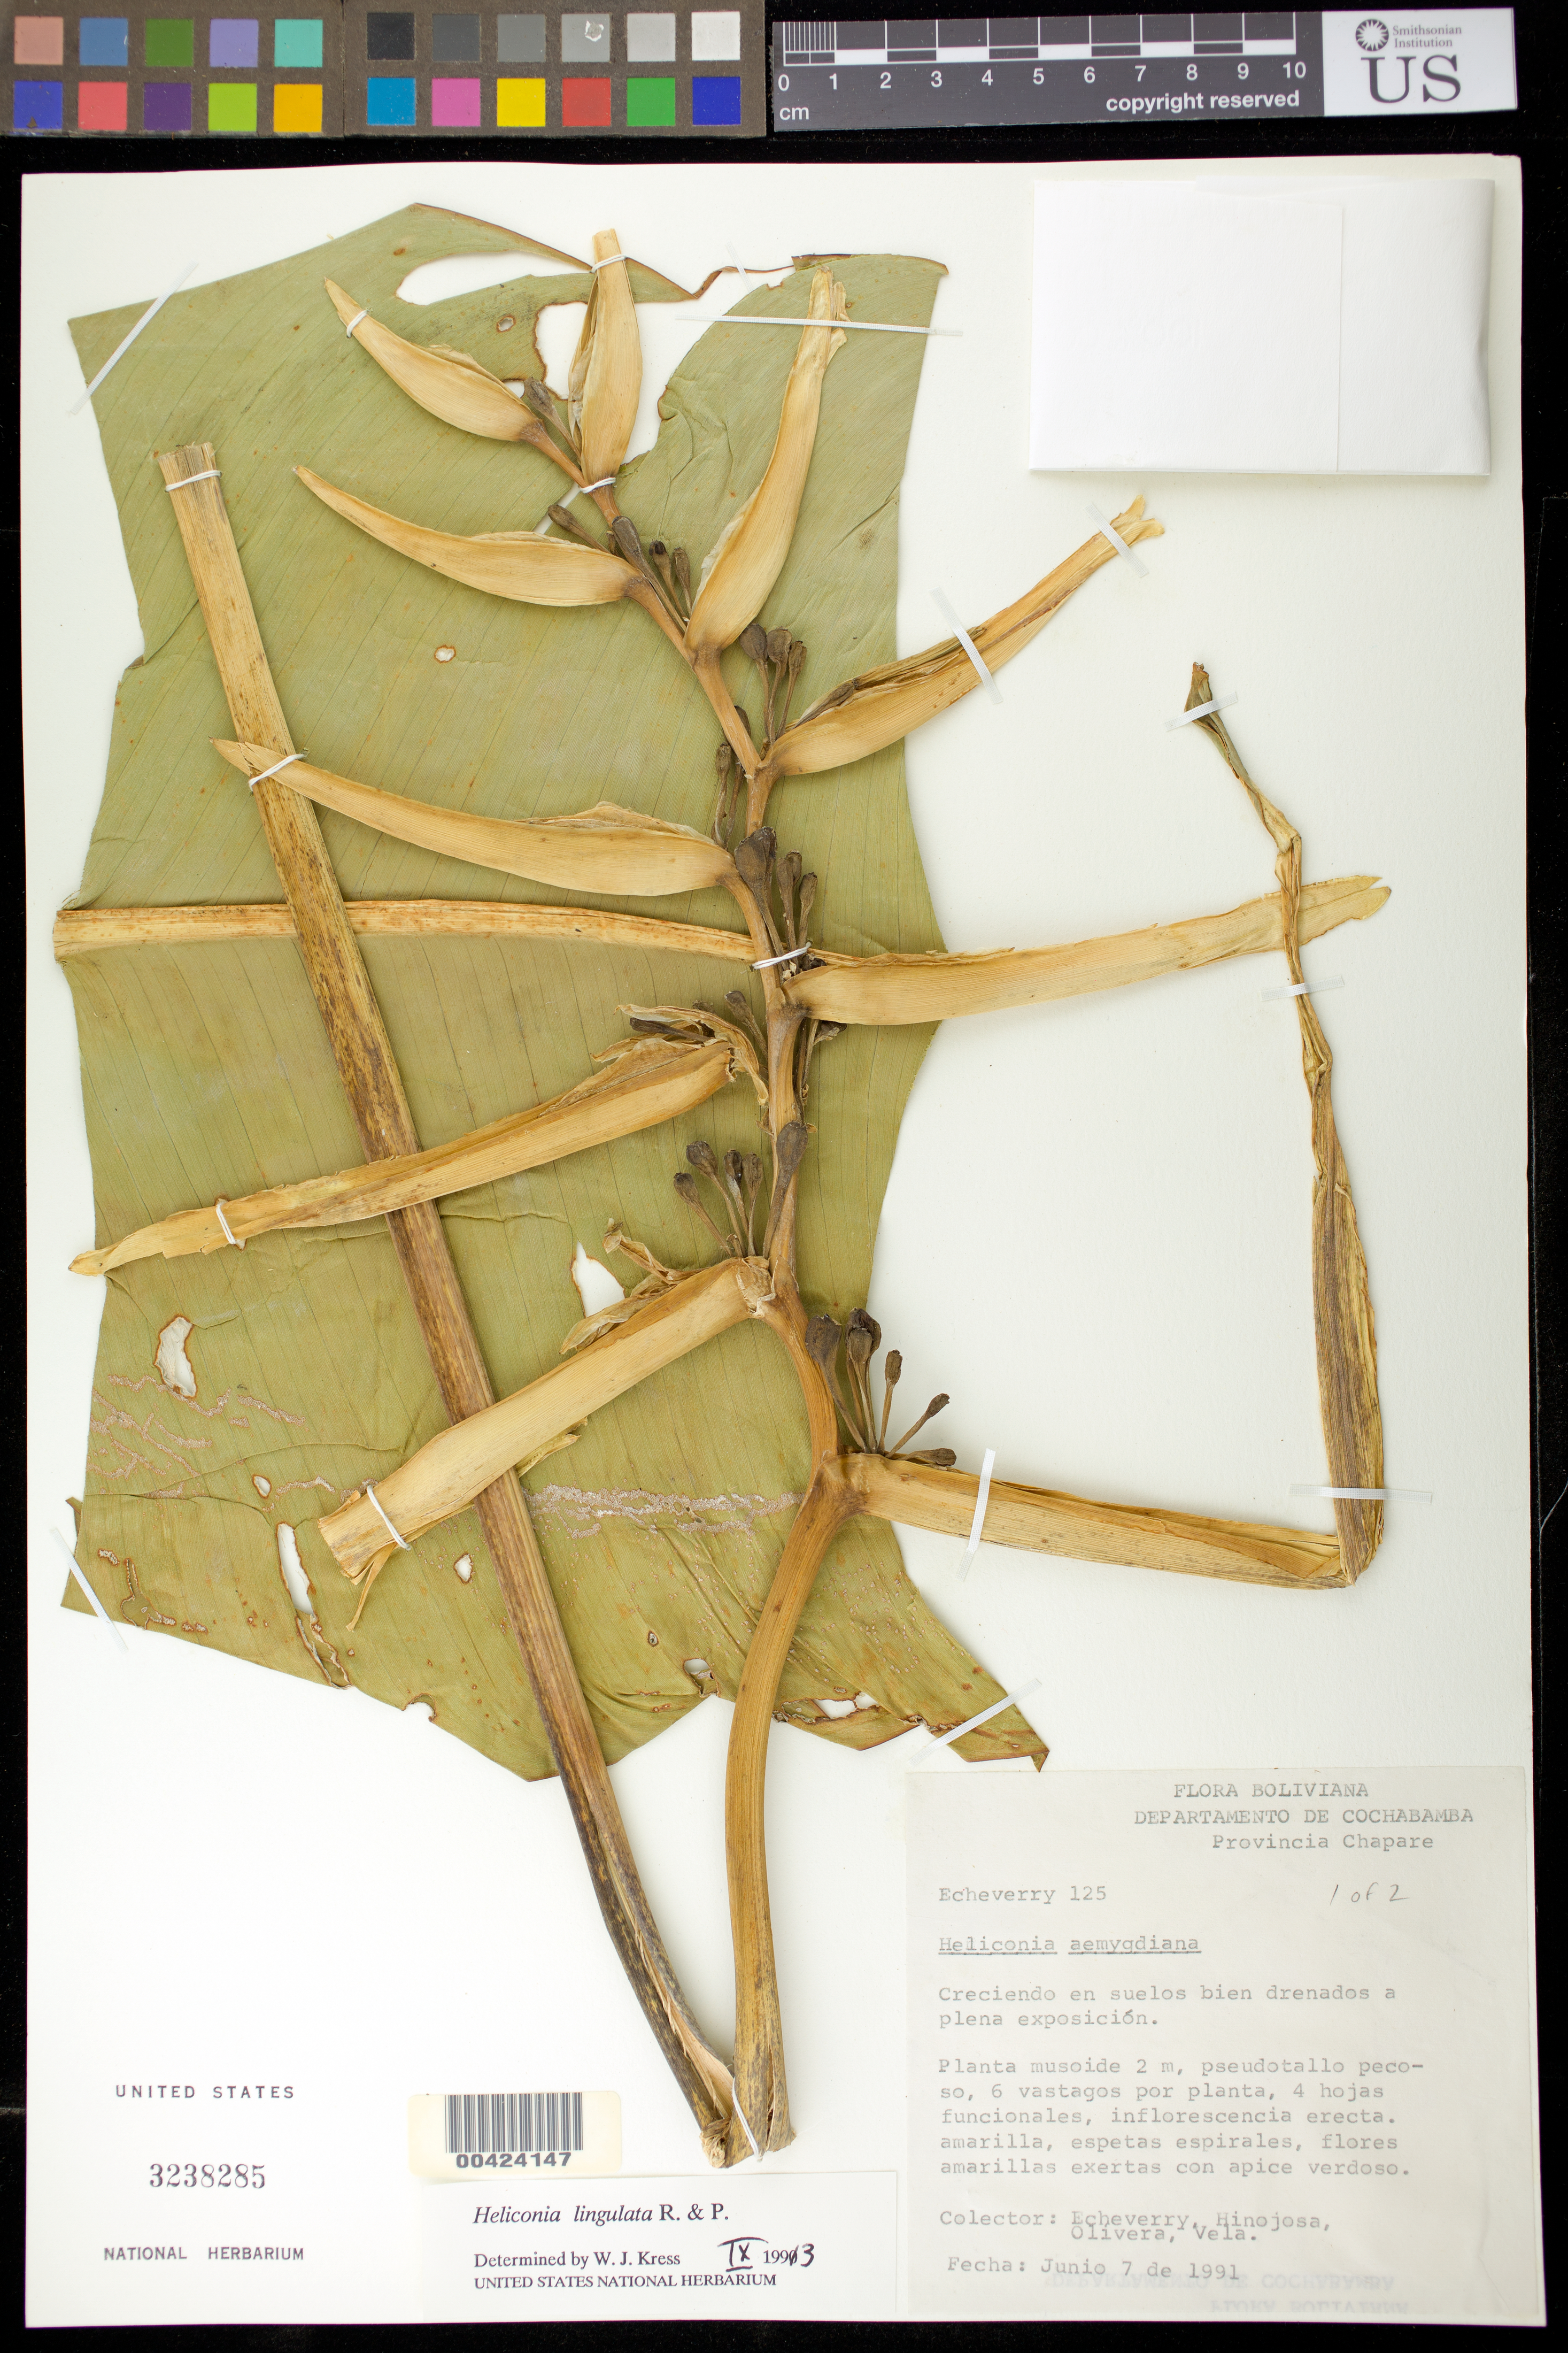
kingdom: Plantae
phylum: Tracheophyta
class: Liliopsida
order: Zingiberales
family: Heliconiaceae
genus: Heliconia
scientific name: Heliconia lingulata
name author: Ruiz & Pav.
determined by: Kress, W. J., (US), Smithsonian Institution - National Museum of Natural History (UNITED STATES)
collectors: -. Echeverry, -- Hinojosa, -. Olivera & -. Vela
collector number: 125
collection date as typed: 07 Jun 1991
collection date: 1991-06-07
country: Bolivia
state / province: Cochabamba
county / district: Chaparé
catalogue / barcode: US 3238285